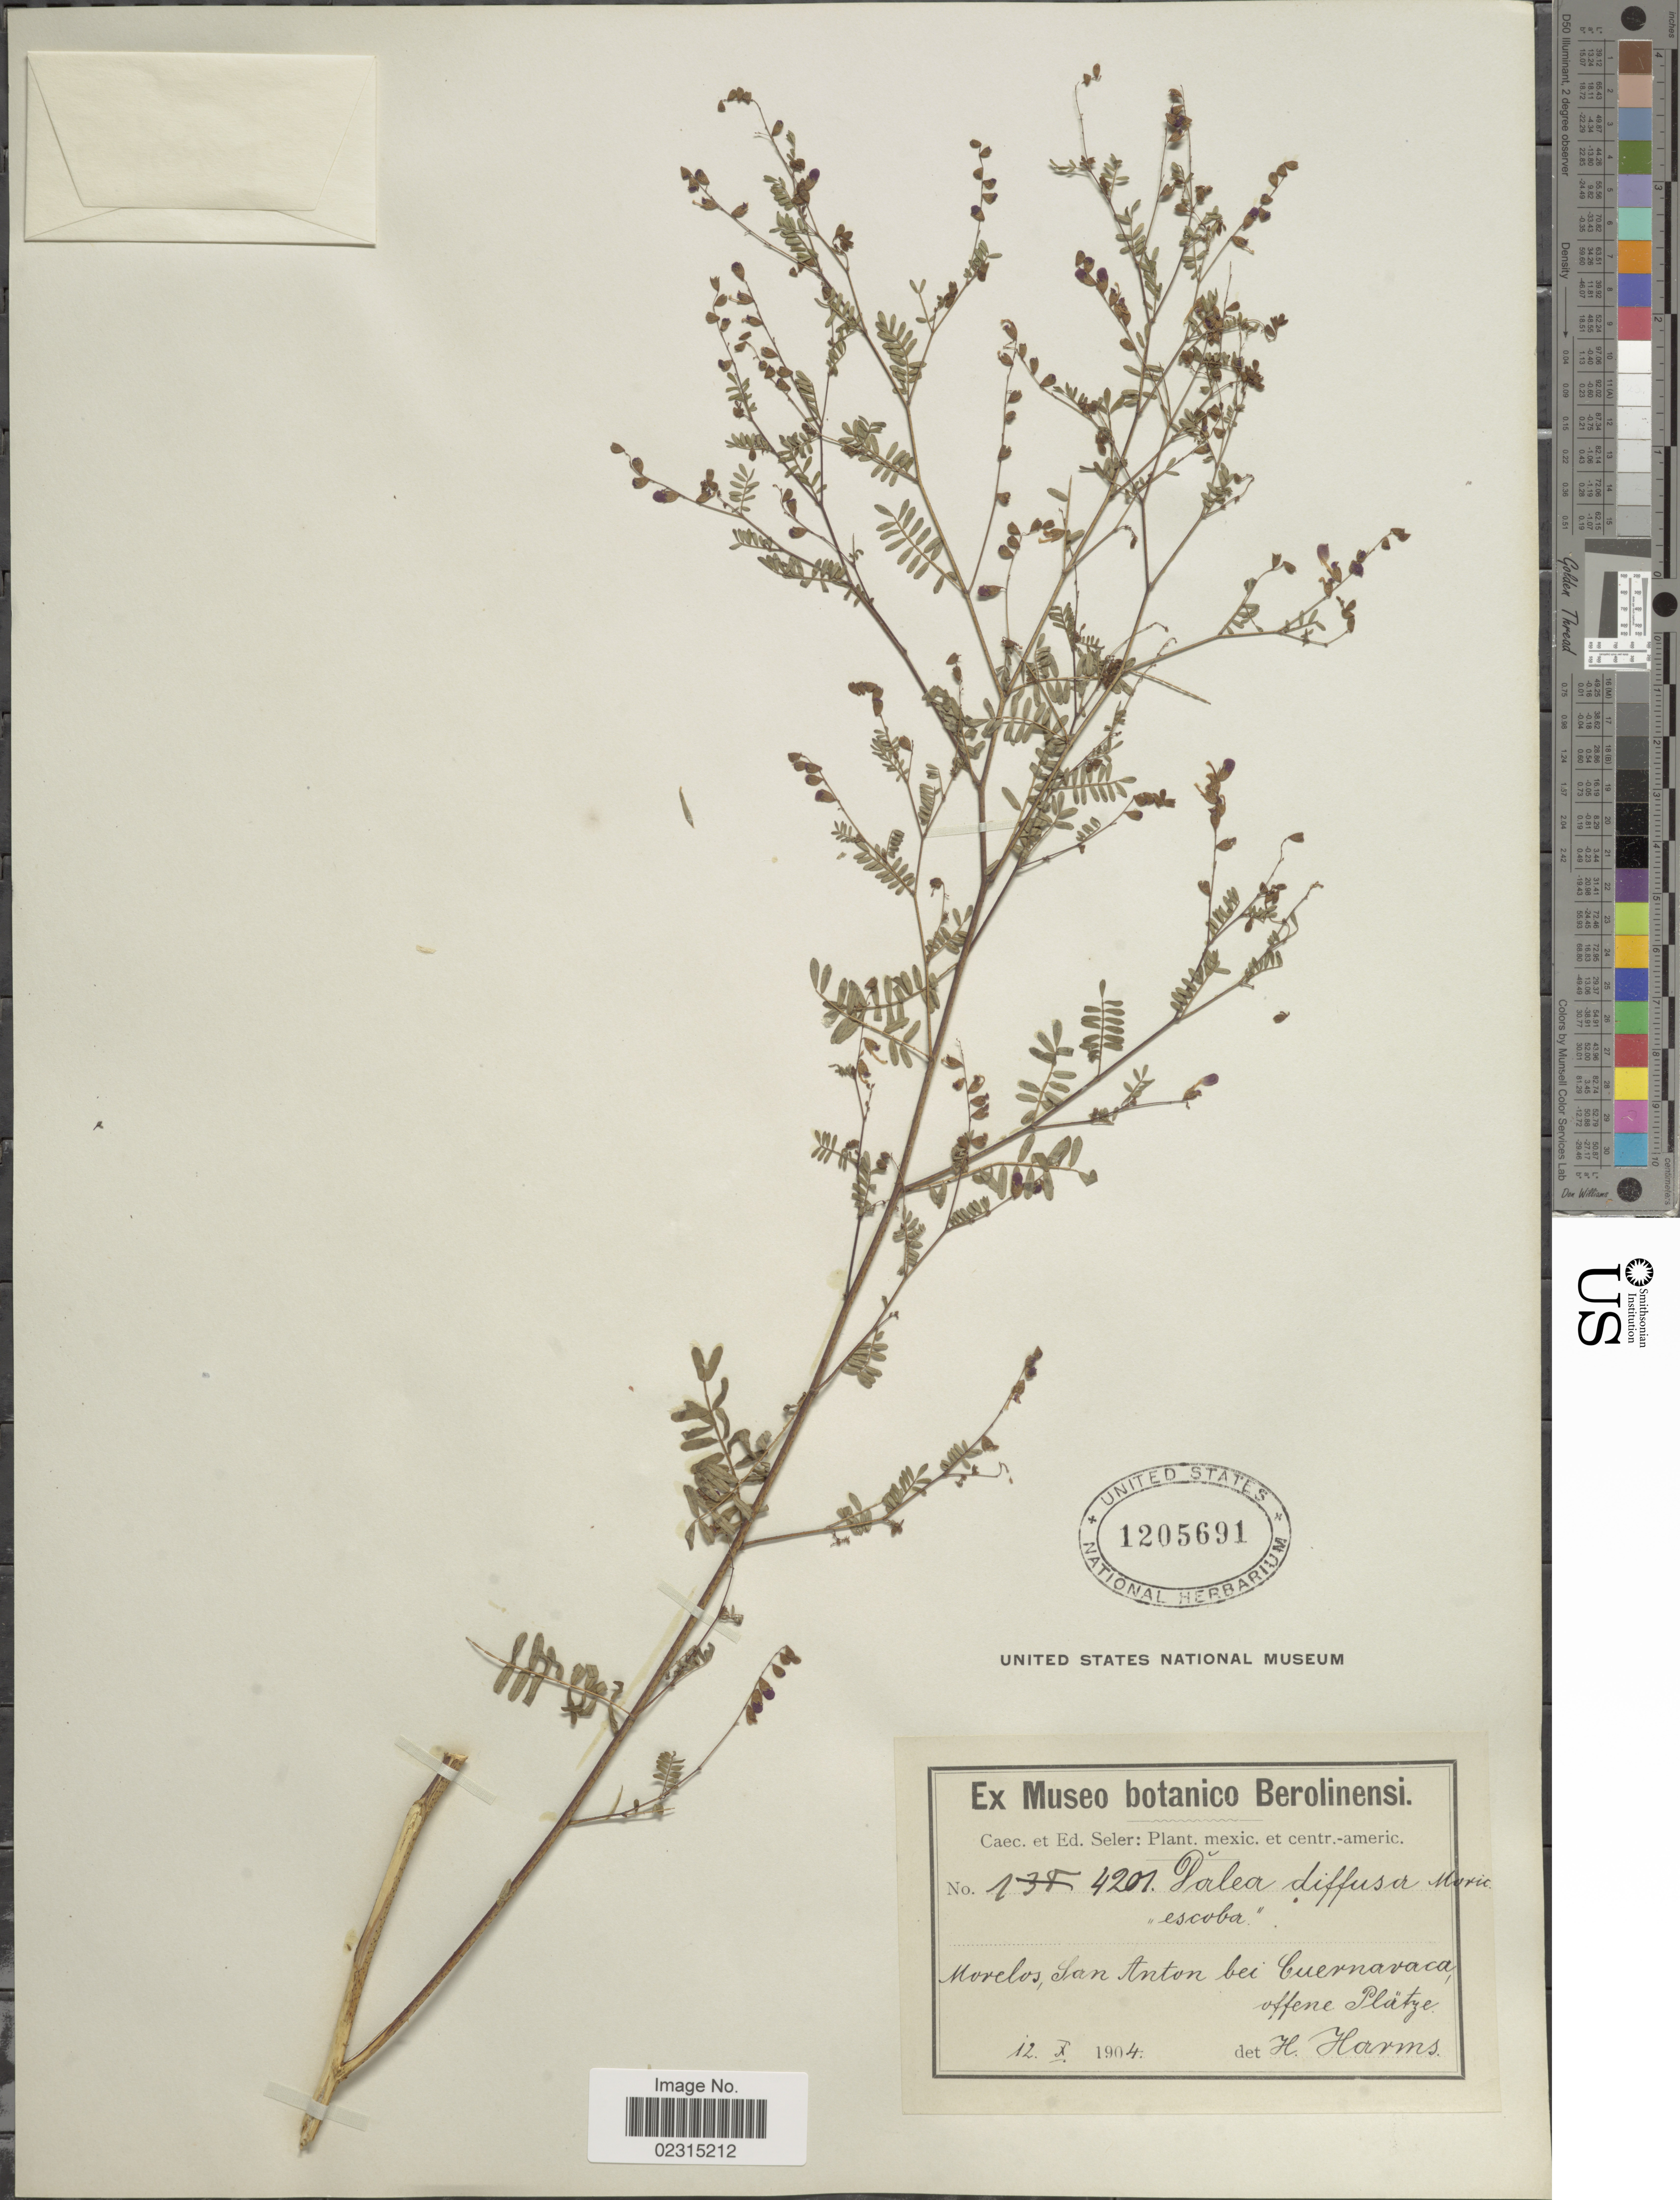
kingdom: Plantae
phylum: Tracheophyta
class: Magnoliopsida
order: Fabales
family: Fabaceae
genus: Marina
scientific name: Marina diffusa var. diffusa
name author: (Moric.) Barneby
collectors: ex Caec. et Ed Seler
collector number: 4201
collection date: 1904-10-12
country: Mexico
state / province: Morelos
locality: Mexic. et centr-amer. San Anton bei Cuernavaca, offene Plätze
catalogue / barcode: US 1205691